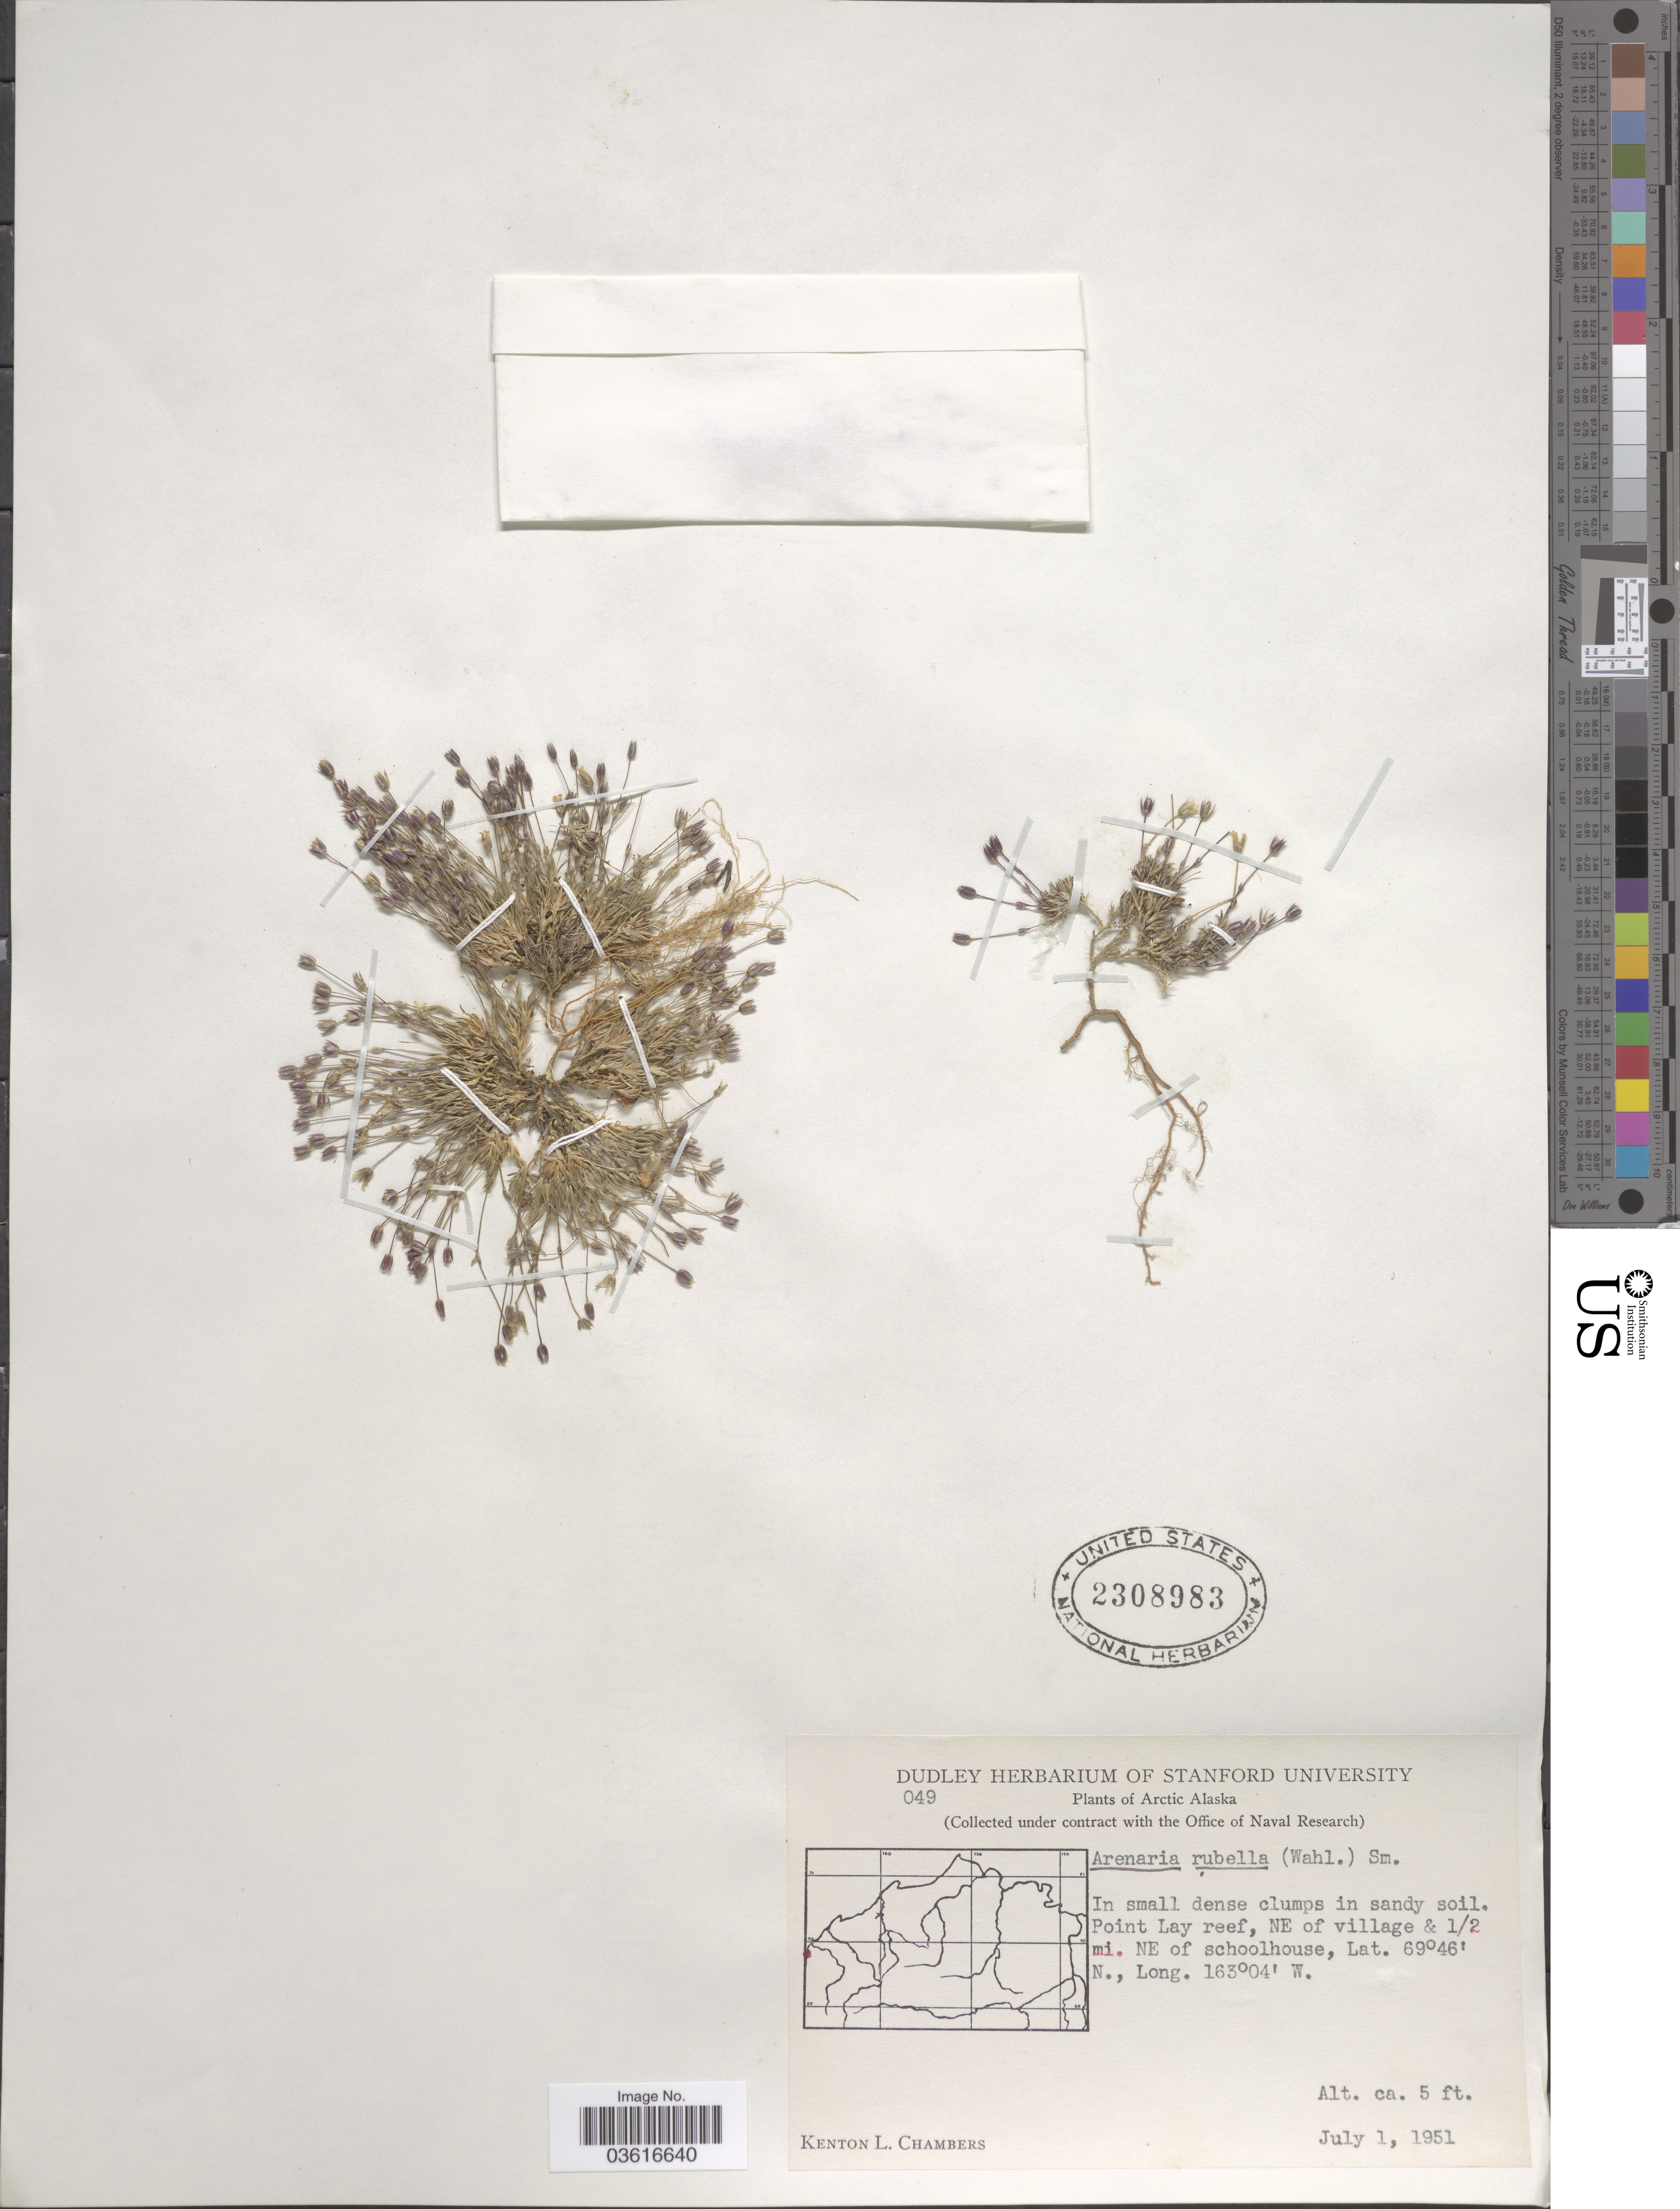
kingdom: Plantae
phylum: Tracheophyta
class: Magnoliopsida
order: Caryophyllales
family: Caryophyllaceae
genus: Minuartia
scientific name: Minuartia rubella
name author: (Wahlenb.) Hiern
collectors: K. L. Chambers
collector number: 049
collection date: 1951-07-01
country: United States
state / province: Alaska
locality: Arctic, Point Lay reef, NE of village & 1/2 mi. NE of schoolhouse.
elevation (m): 2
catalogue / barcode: US 2308983